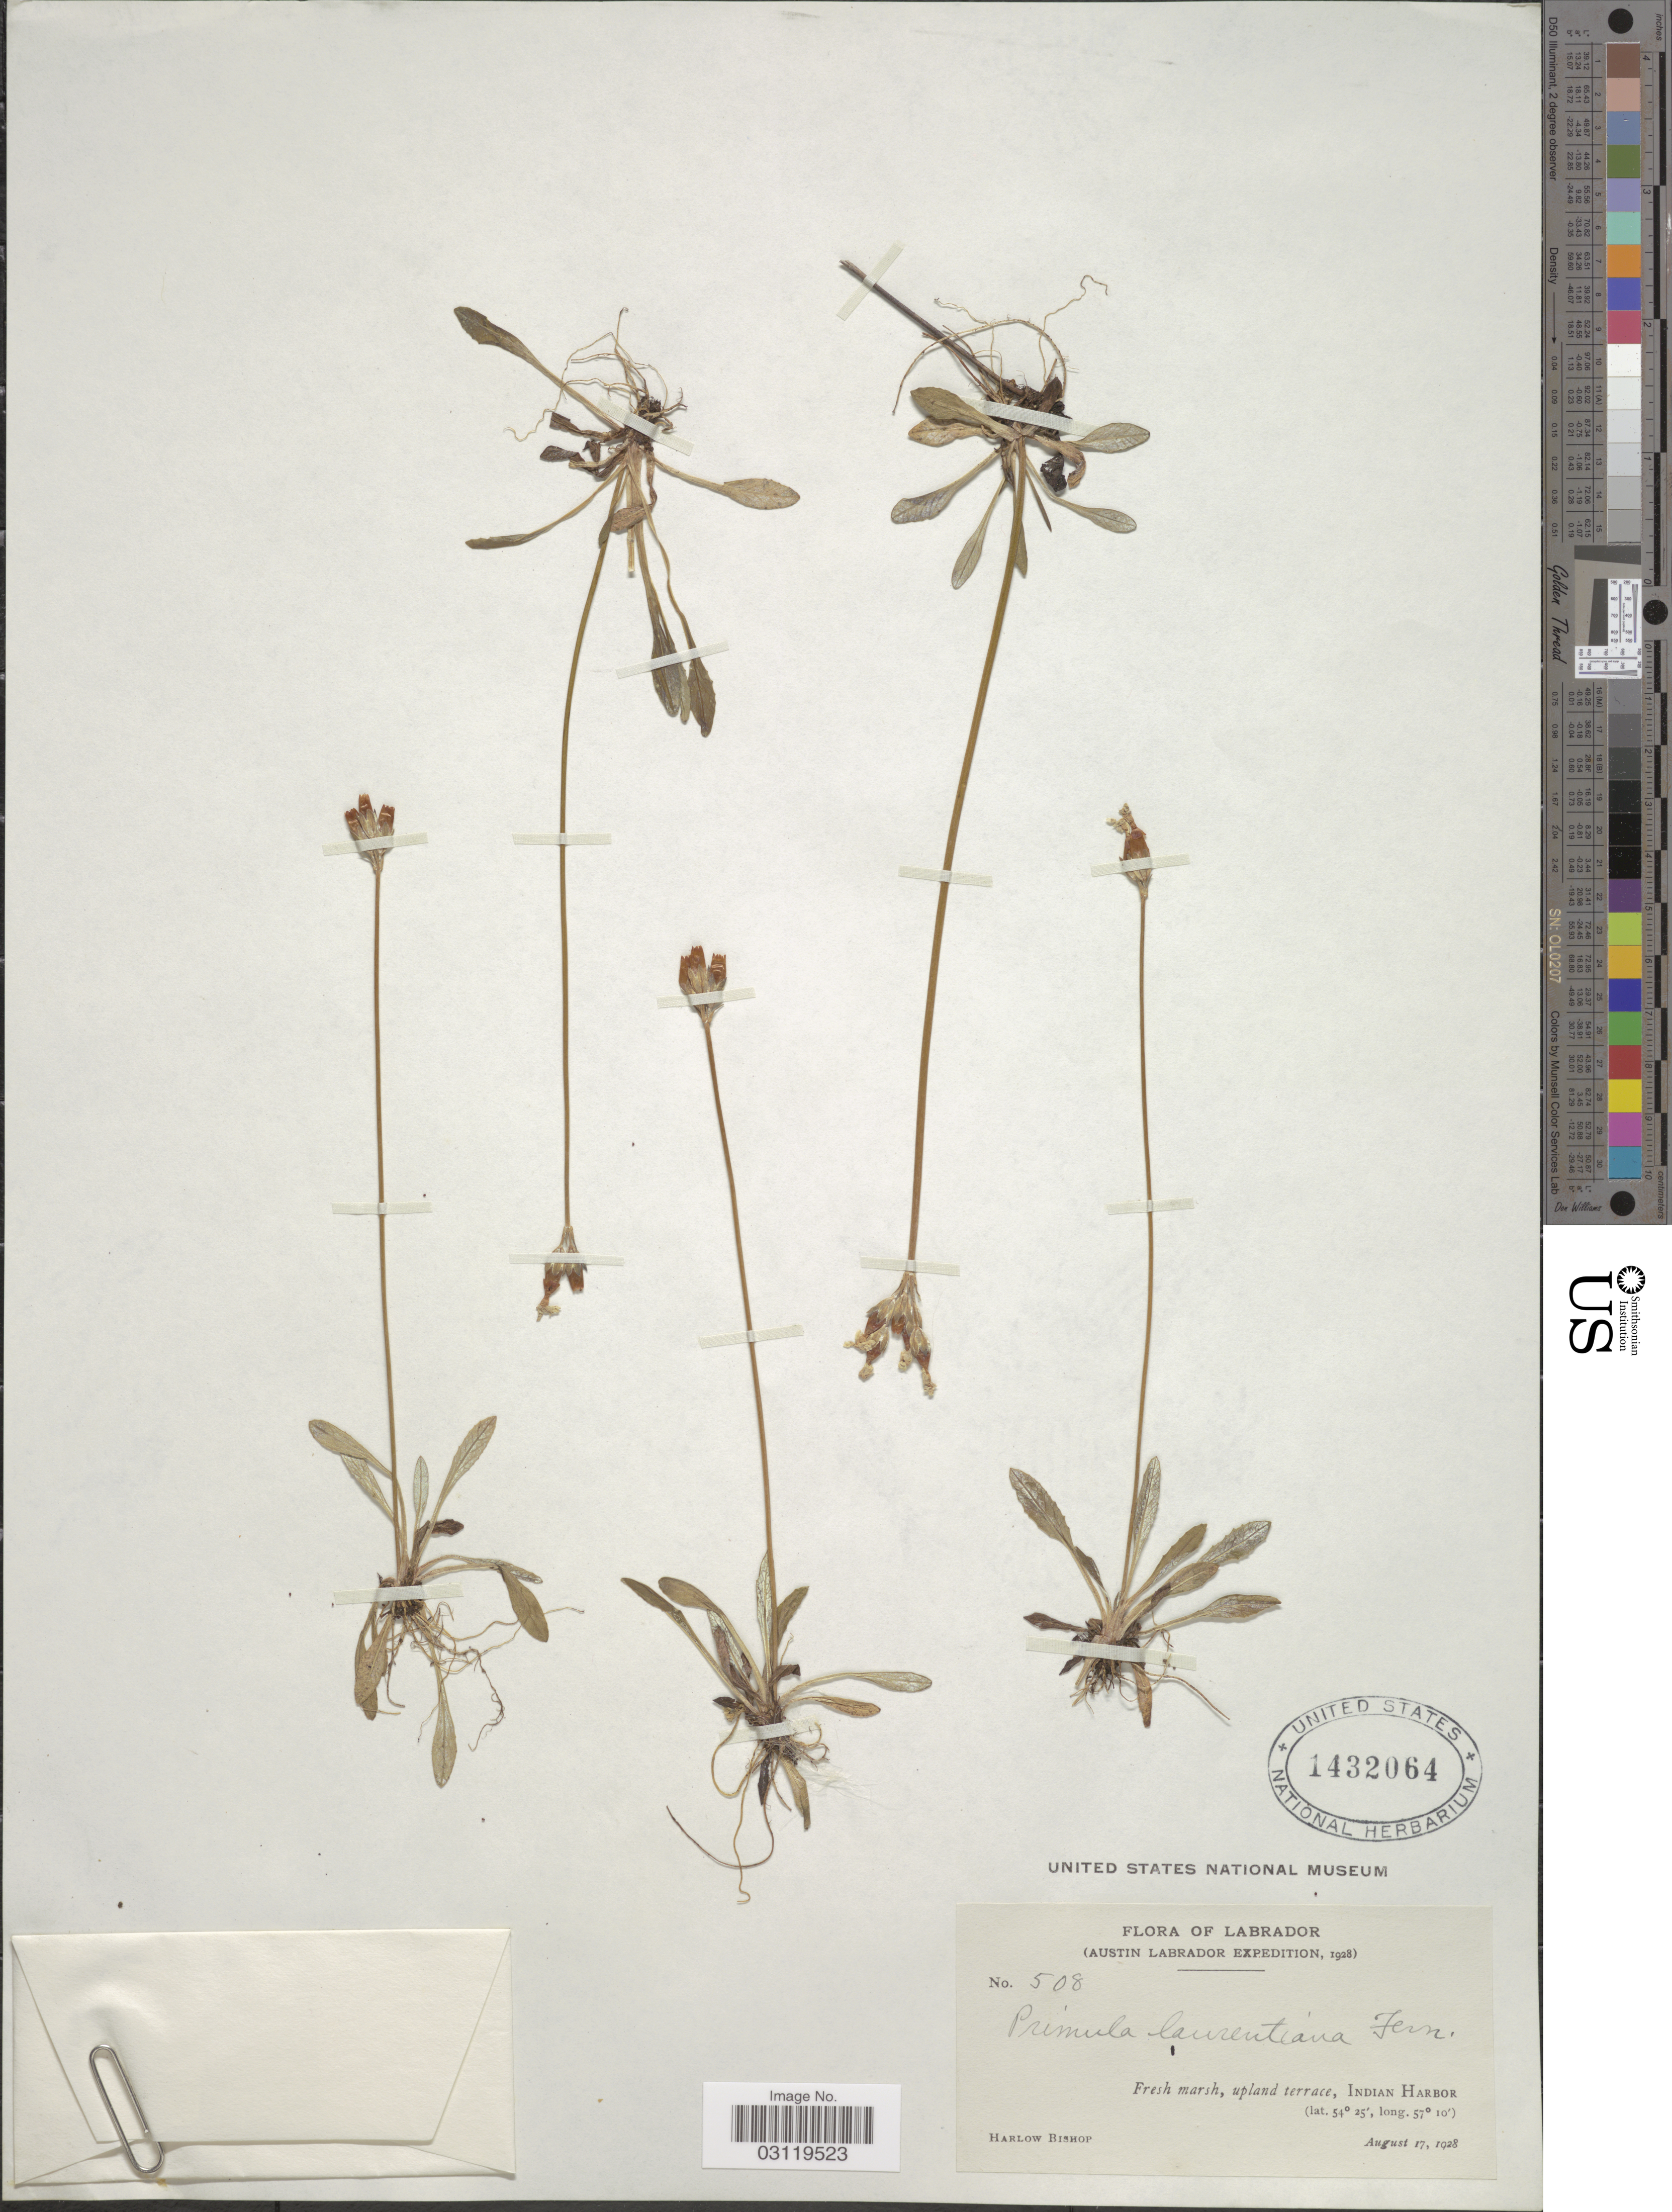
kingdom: Plantae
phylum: Tracheophyta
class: Magnoliopsida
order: Ericales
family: Primulaceae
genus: Primula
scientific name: Primula laurentiana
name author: Fernald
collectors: H. Bishop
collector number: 508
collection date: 1928-08-17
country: Canada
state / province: Newfoundland and Labrador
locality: Labrador (Austin Labrador), Indian Harbor.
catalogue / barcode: US 1432064